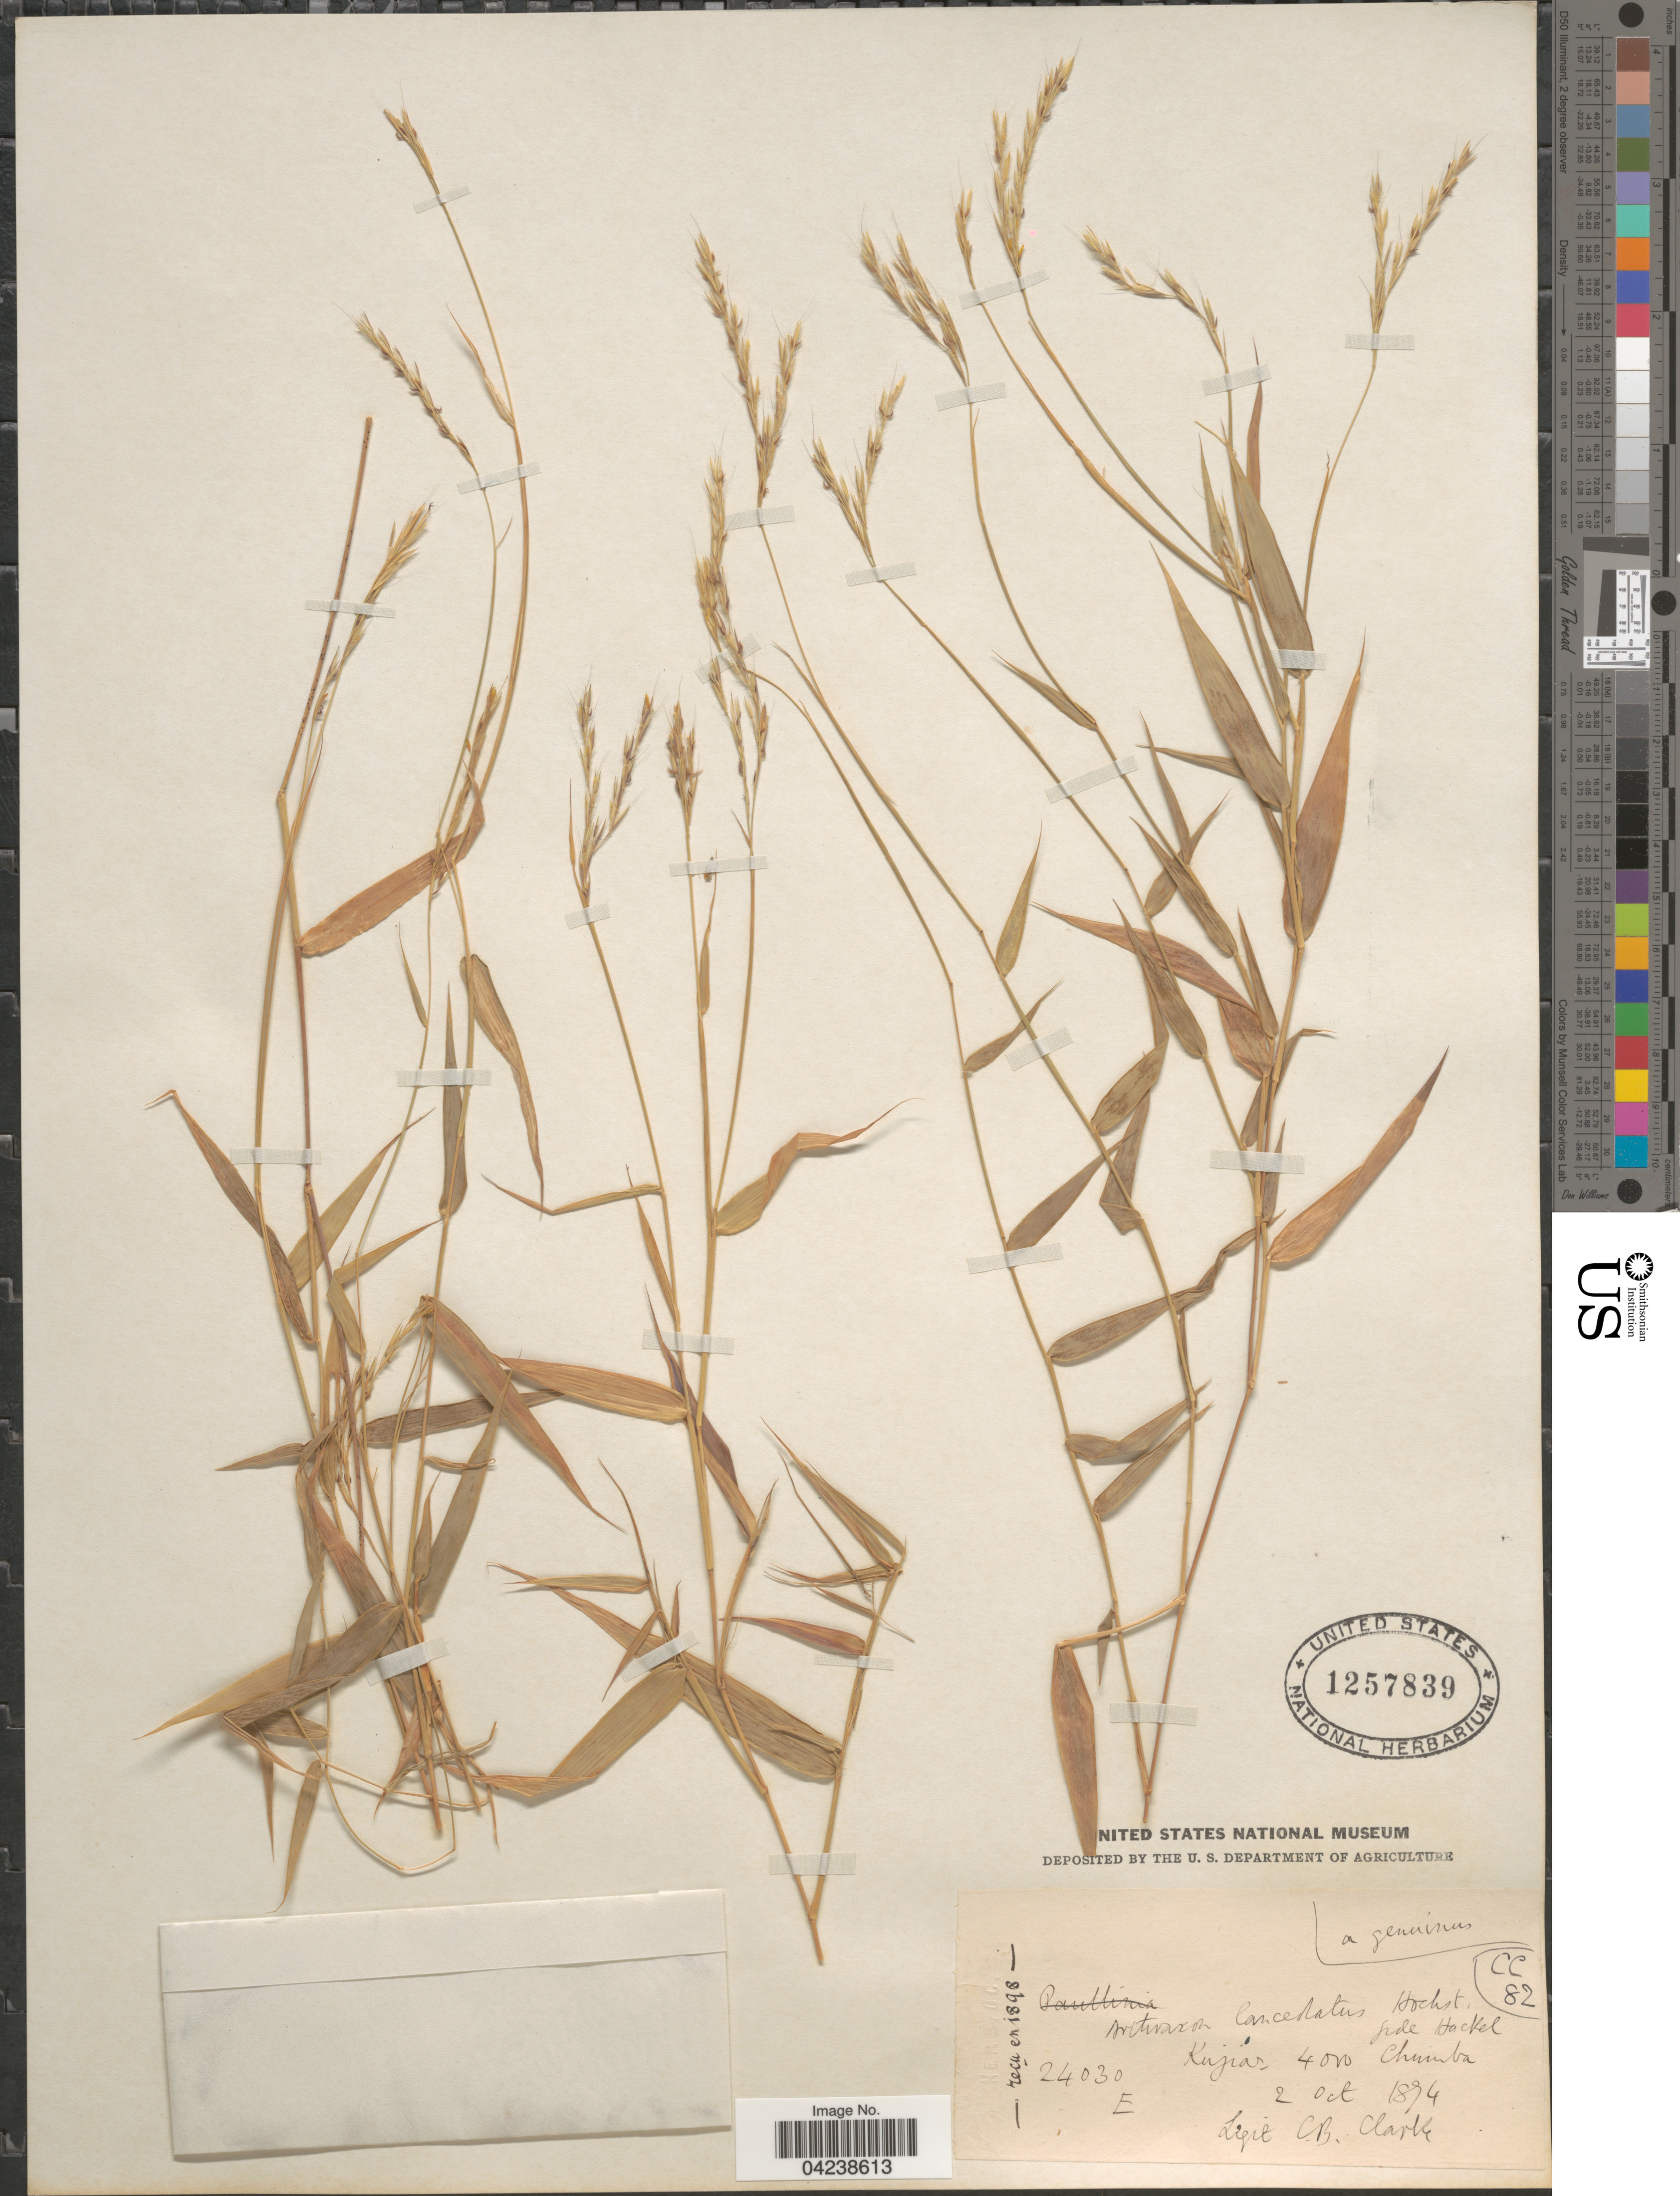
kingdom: Plantae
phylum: Tracheophyta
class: Liliopsida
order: Poales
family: Poaceae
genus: Arthraxon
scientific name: Arthraxon lanceolatus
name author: (Roxb.) Hochst.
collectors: C. B. Clarke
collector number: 24030E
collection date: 1874-10-02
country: India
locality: Kujiar. Chamba.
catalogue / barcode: US 1257839